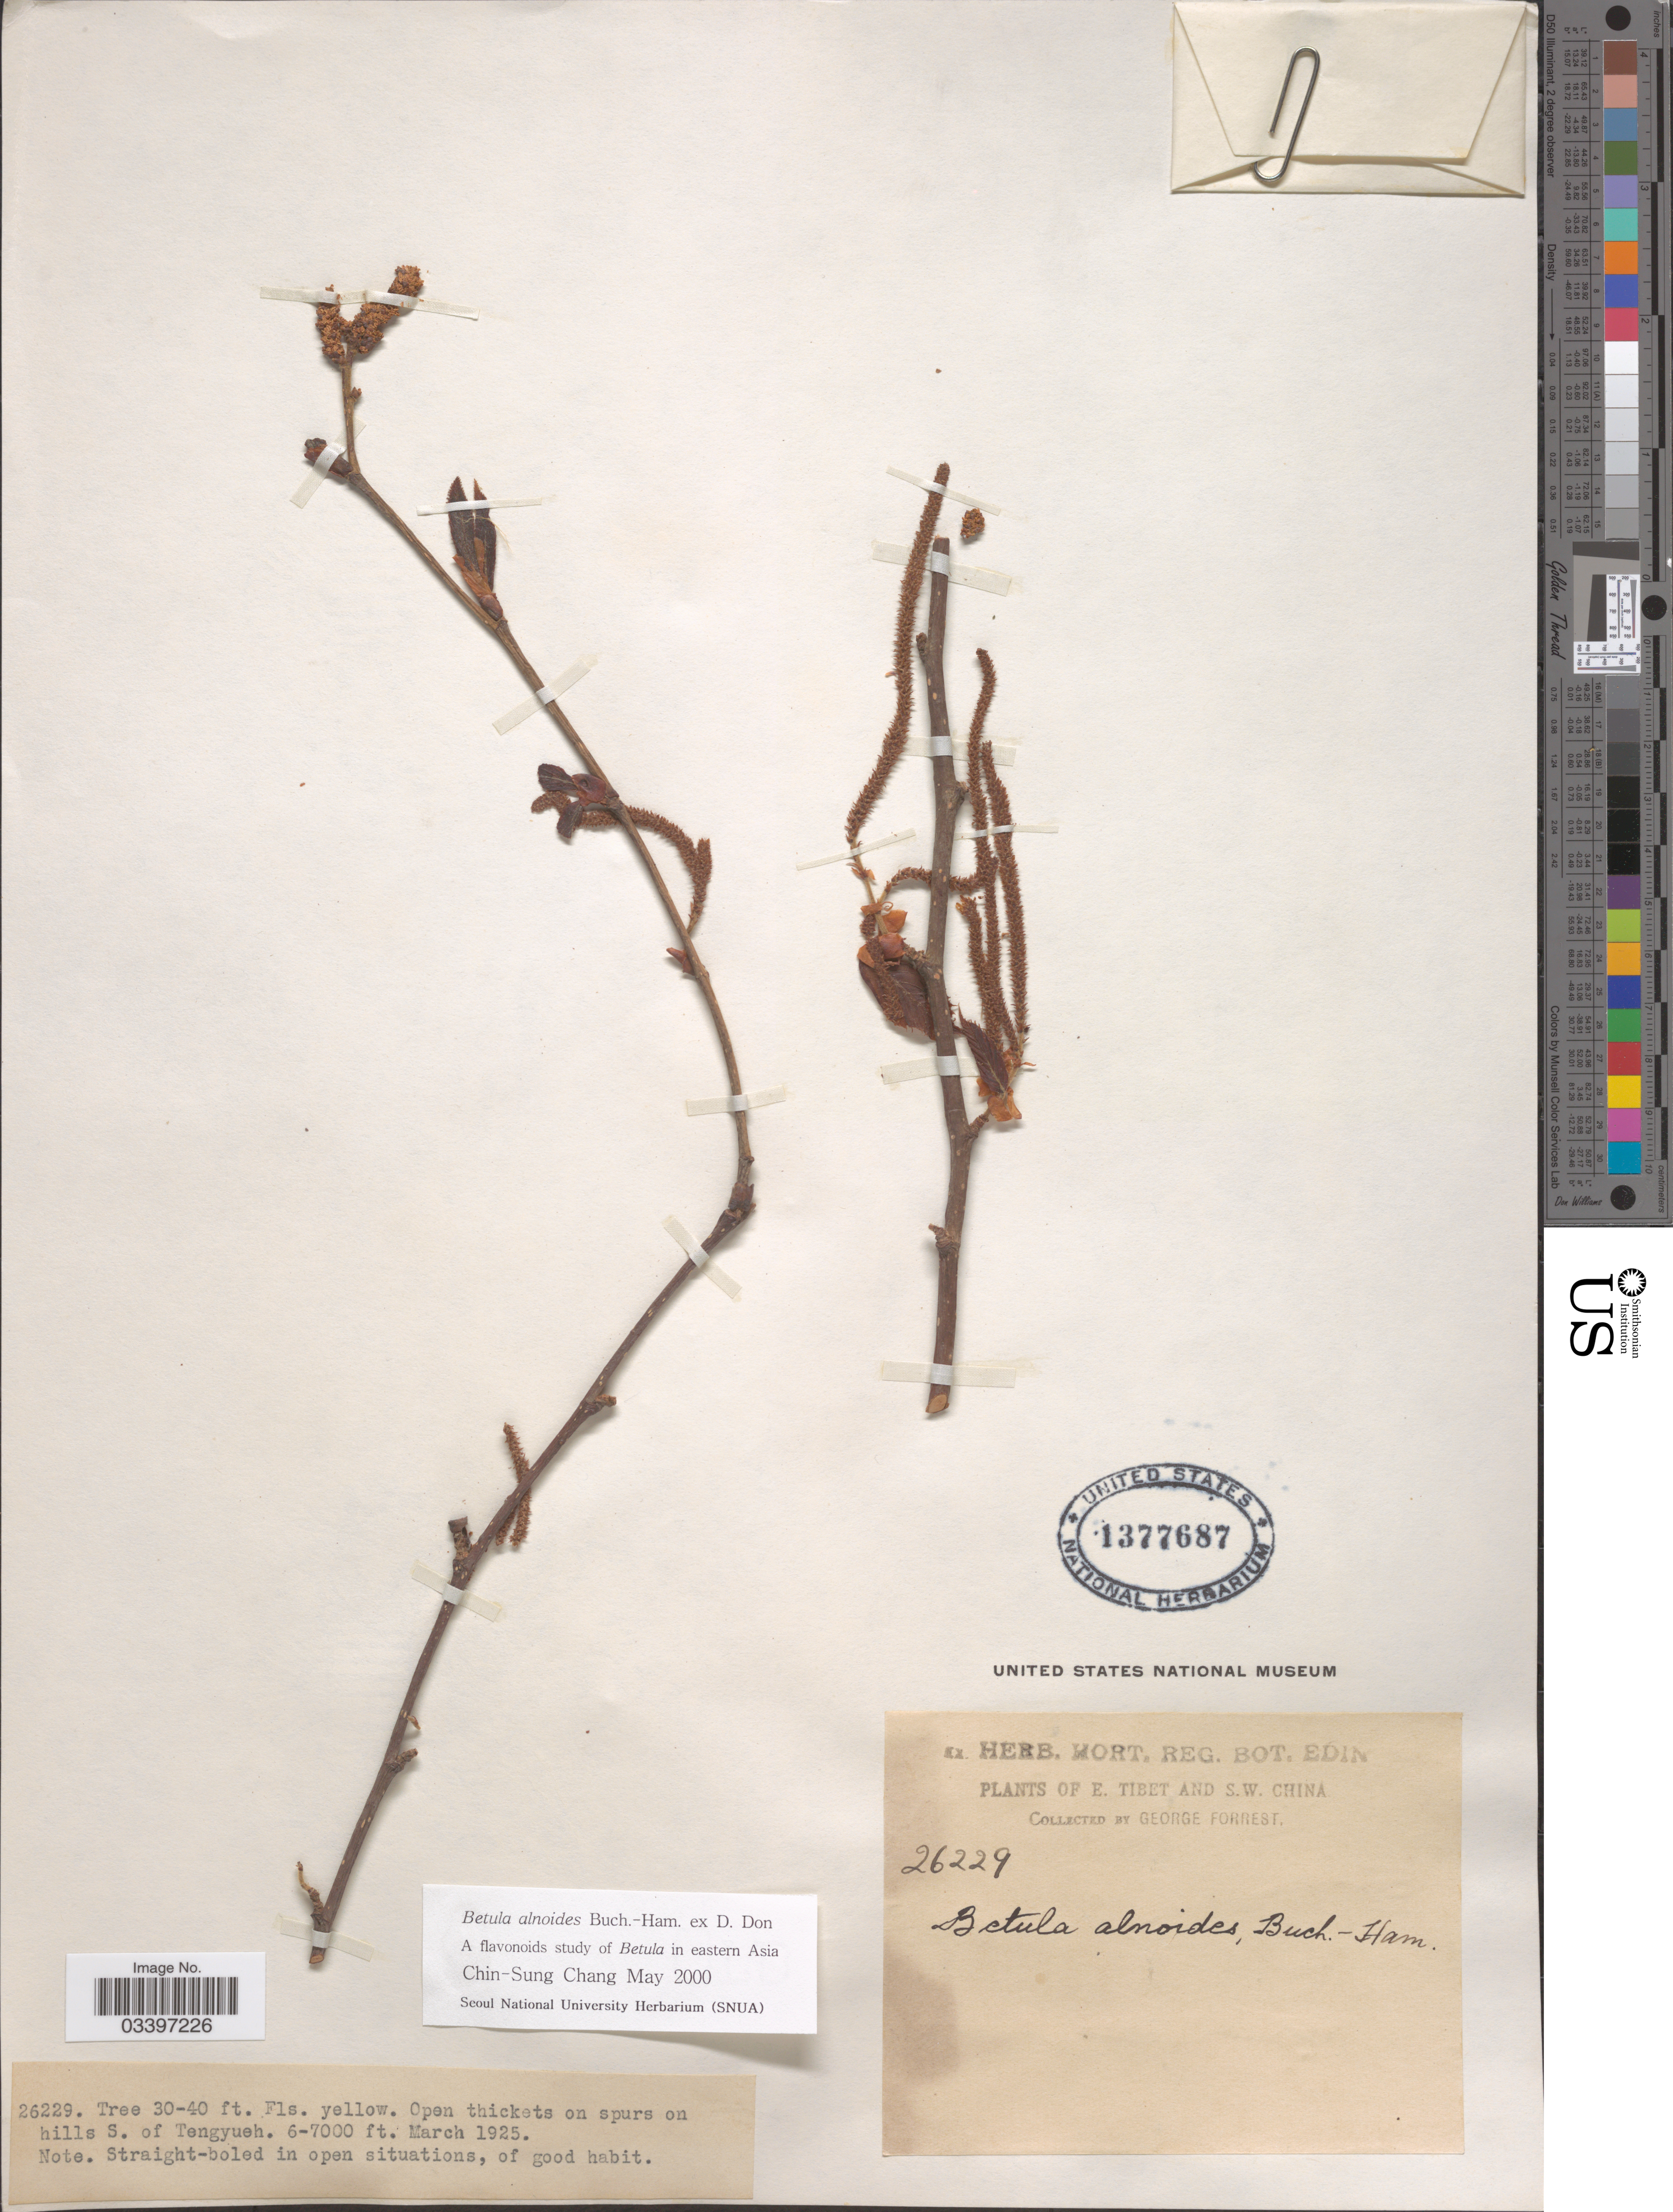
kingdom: Plantae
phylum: Tracheophyta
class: Magnoliopsida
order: Fagales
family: Betulaceae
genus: Betula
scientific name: Betula alnoides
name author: Buch.-Ham. ex D. Don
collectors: G. Forrest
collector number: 26229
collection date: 1925-03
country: China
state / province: Xizang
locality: E. Tibet and S.W. China. On hills S. of Tengyueh.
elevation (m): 1829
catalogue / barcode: US 1377687